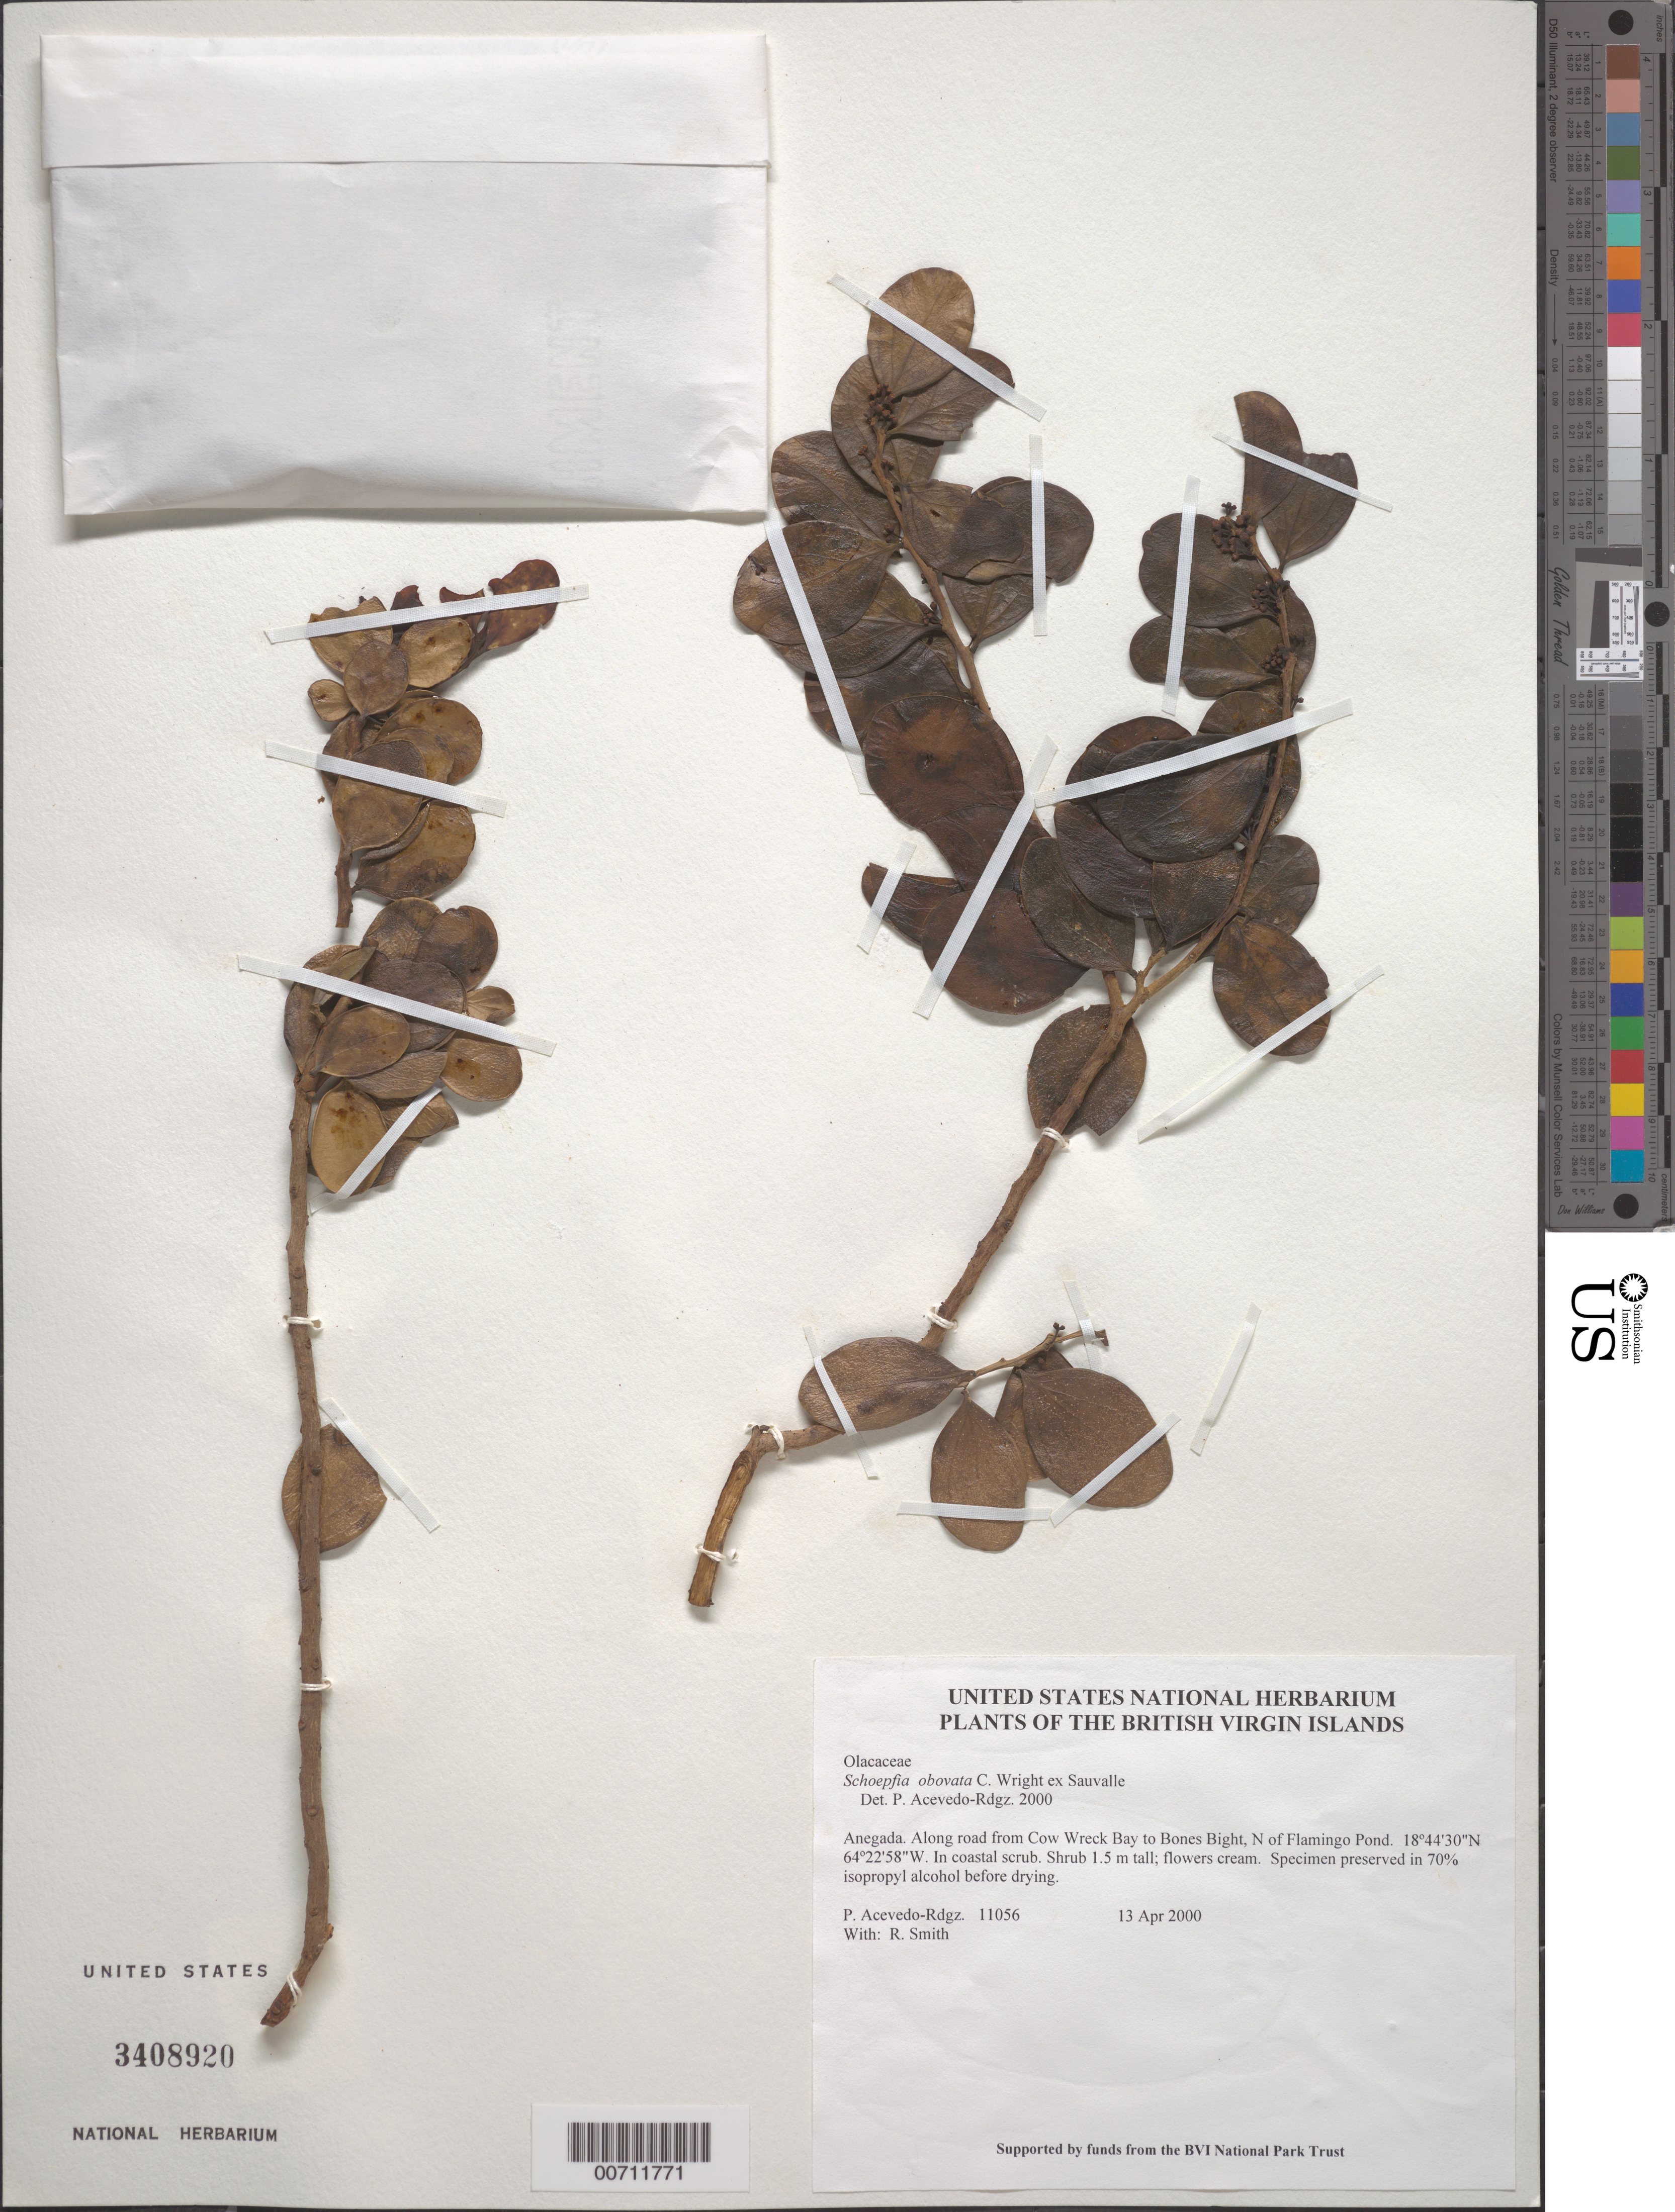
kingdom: Plantae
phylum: Tracheophyta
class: Magnoliopsida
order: Santalales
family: Schoepfiaceae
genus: Schoepfia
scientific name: Schoepfia obovata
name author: C. Wright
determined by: Acevedo-Rodríguez, P., (BOT), Smithsonian Institution - National Museum of Natural History (UNITED STATES)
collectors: P. Acevedo-Rodr. & R. Smith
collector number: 11056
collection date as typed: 13 Apr 2000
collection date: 2000-04-13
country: British Virgin Islands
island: Anegada I.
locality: Along road from Cow Wreck Bay to Bones Bight, N of Flamingo Pond.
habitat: In coastal scrub.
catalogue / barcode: US 3408920